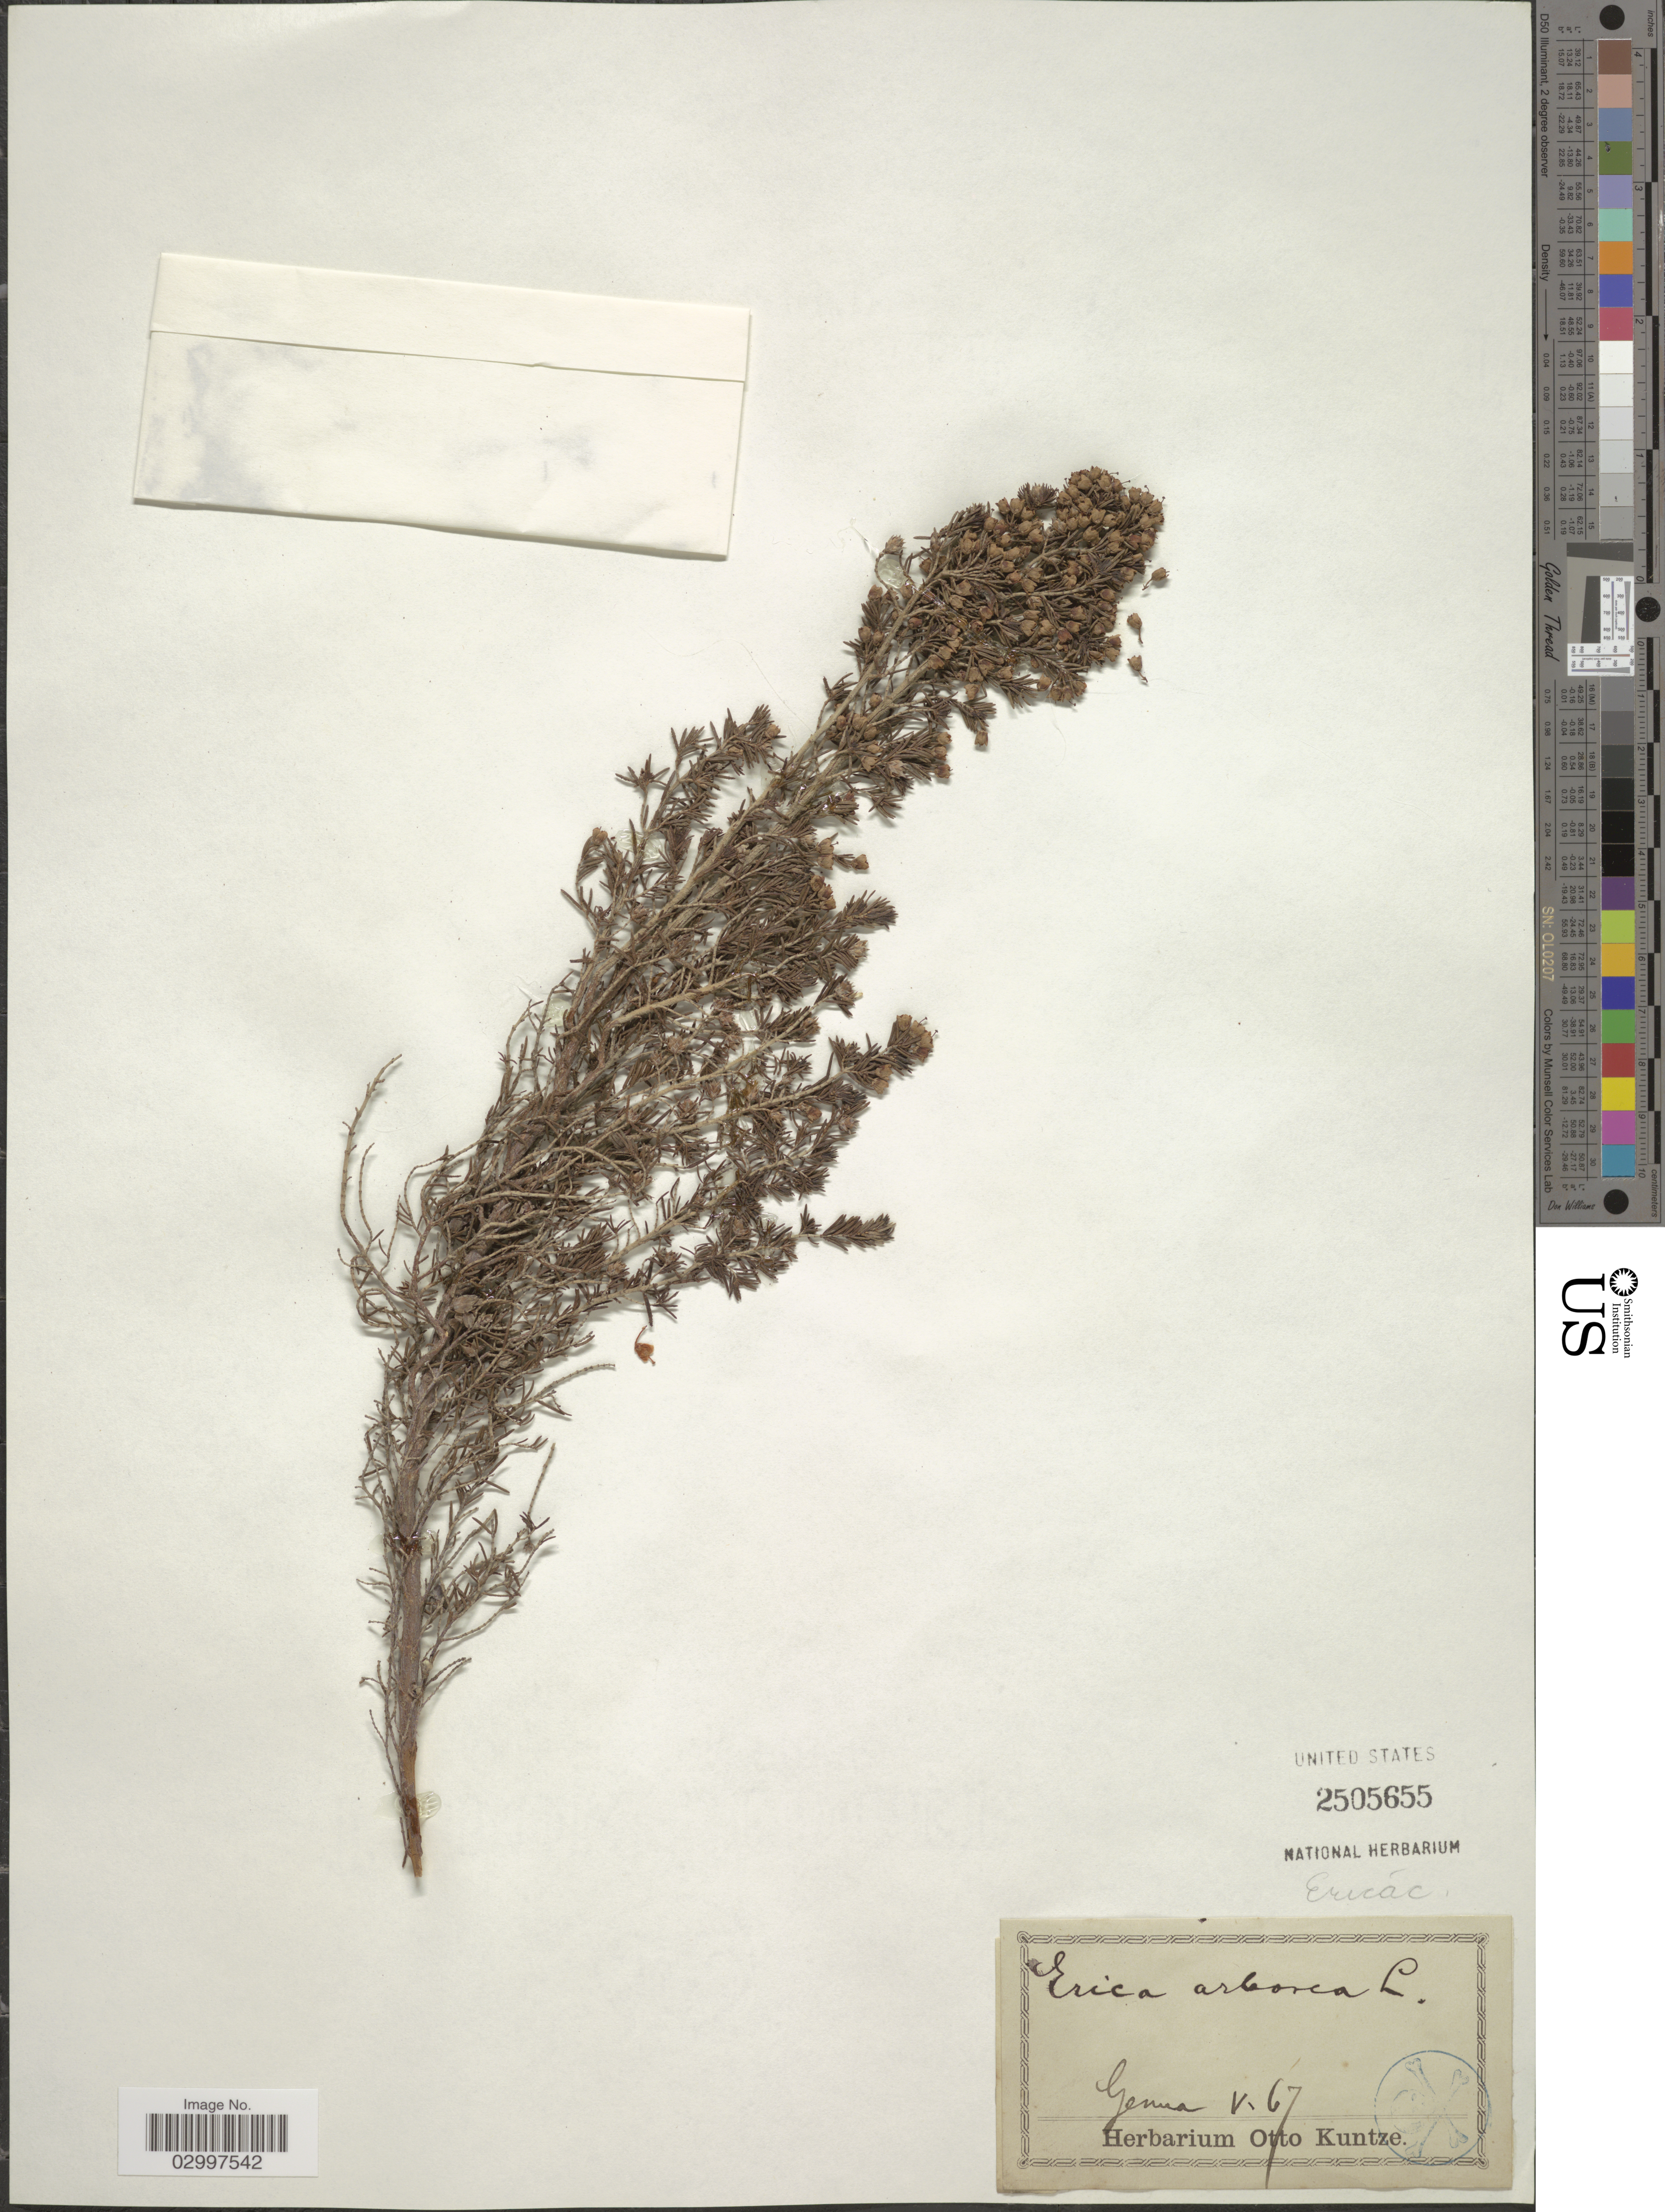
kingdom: Plantae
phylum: Tracheophyta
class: Magnoliopsida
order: Ericales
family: Ericaceae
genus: Erica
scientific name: Erica arborea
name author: L.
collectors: ex herb. Otto Kuntze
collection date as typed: Transcribed d/m/y: /5/67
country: Italy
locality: Genua.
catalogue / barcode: US 2505655